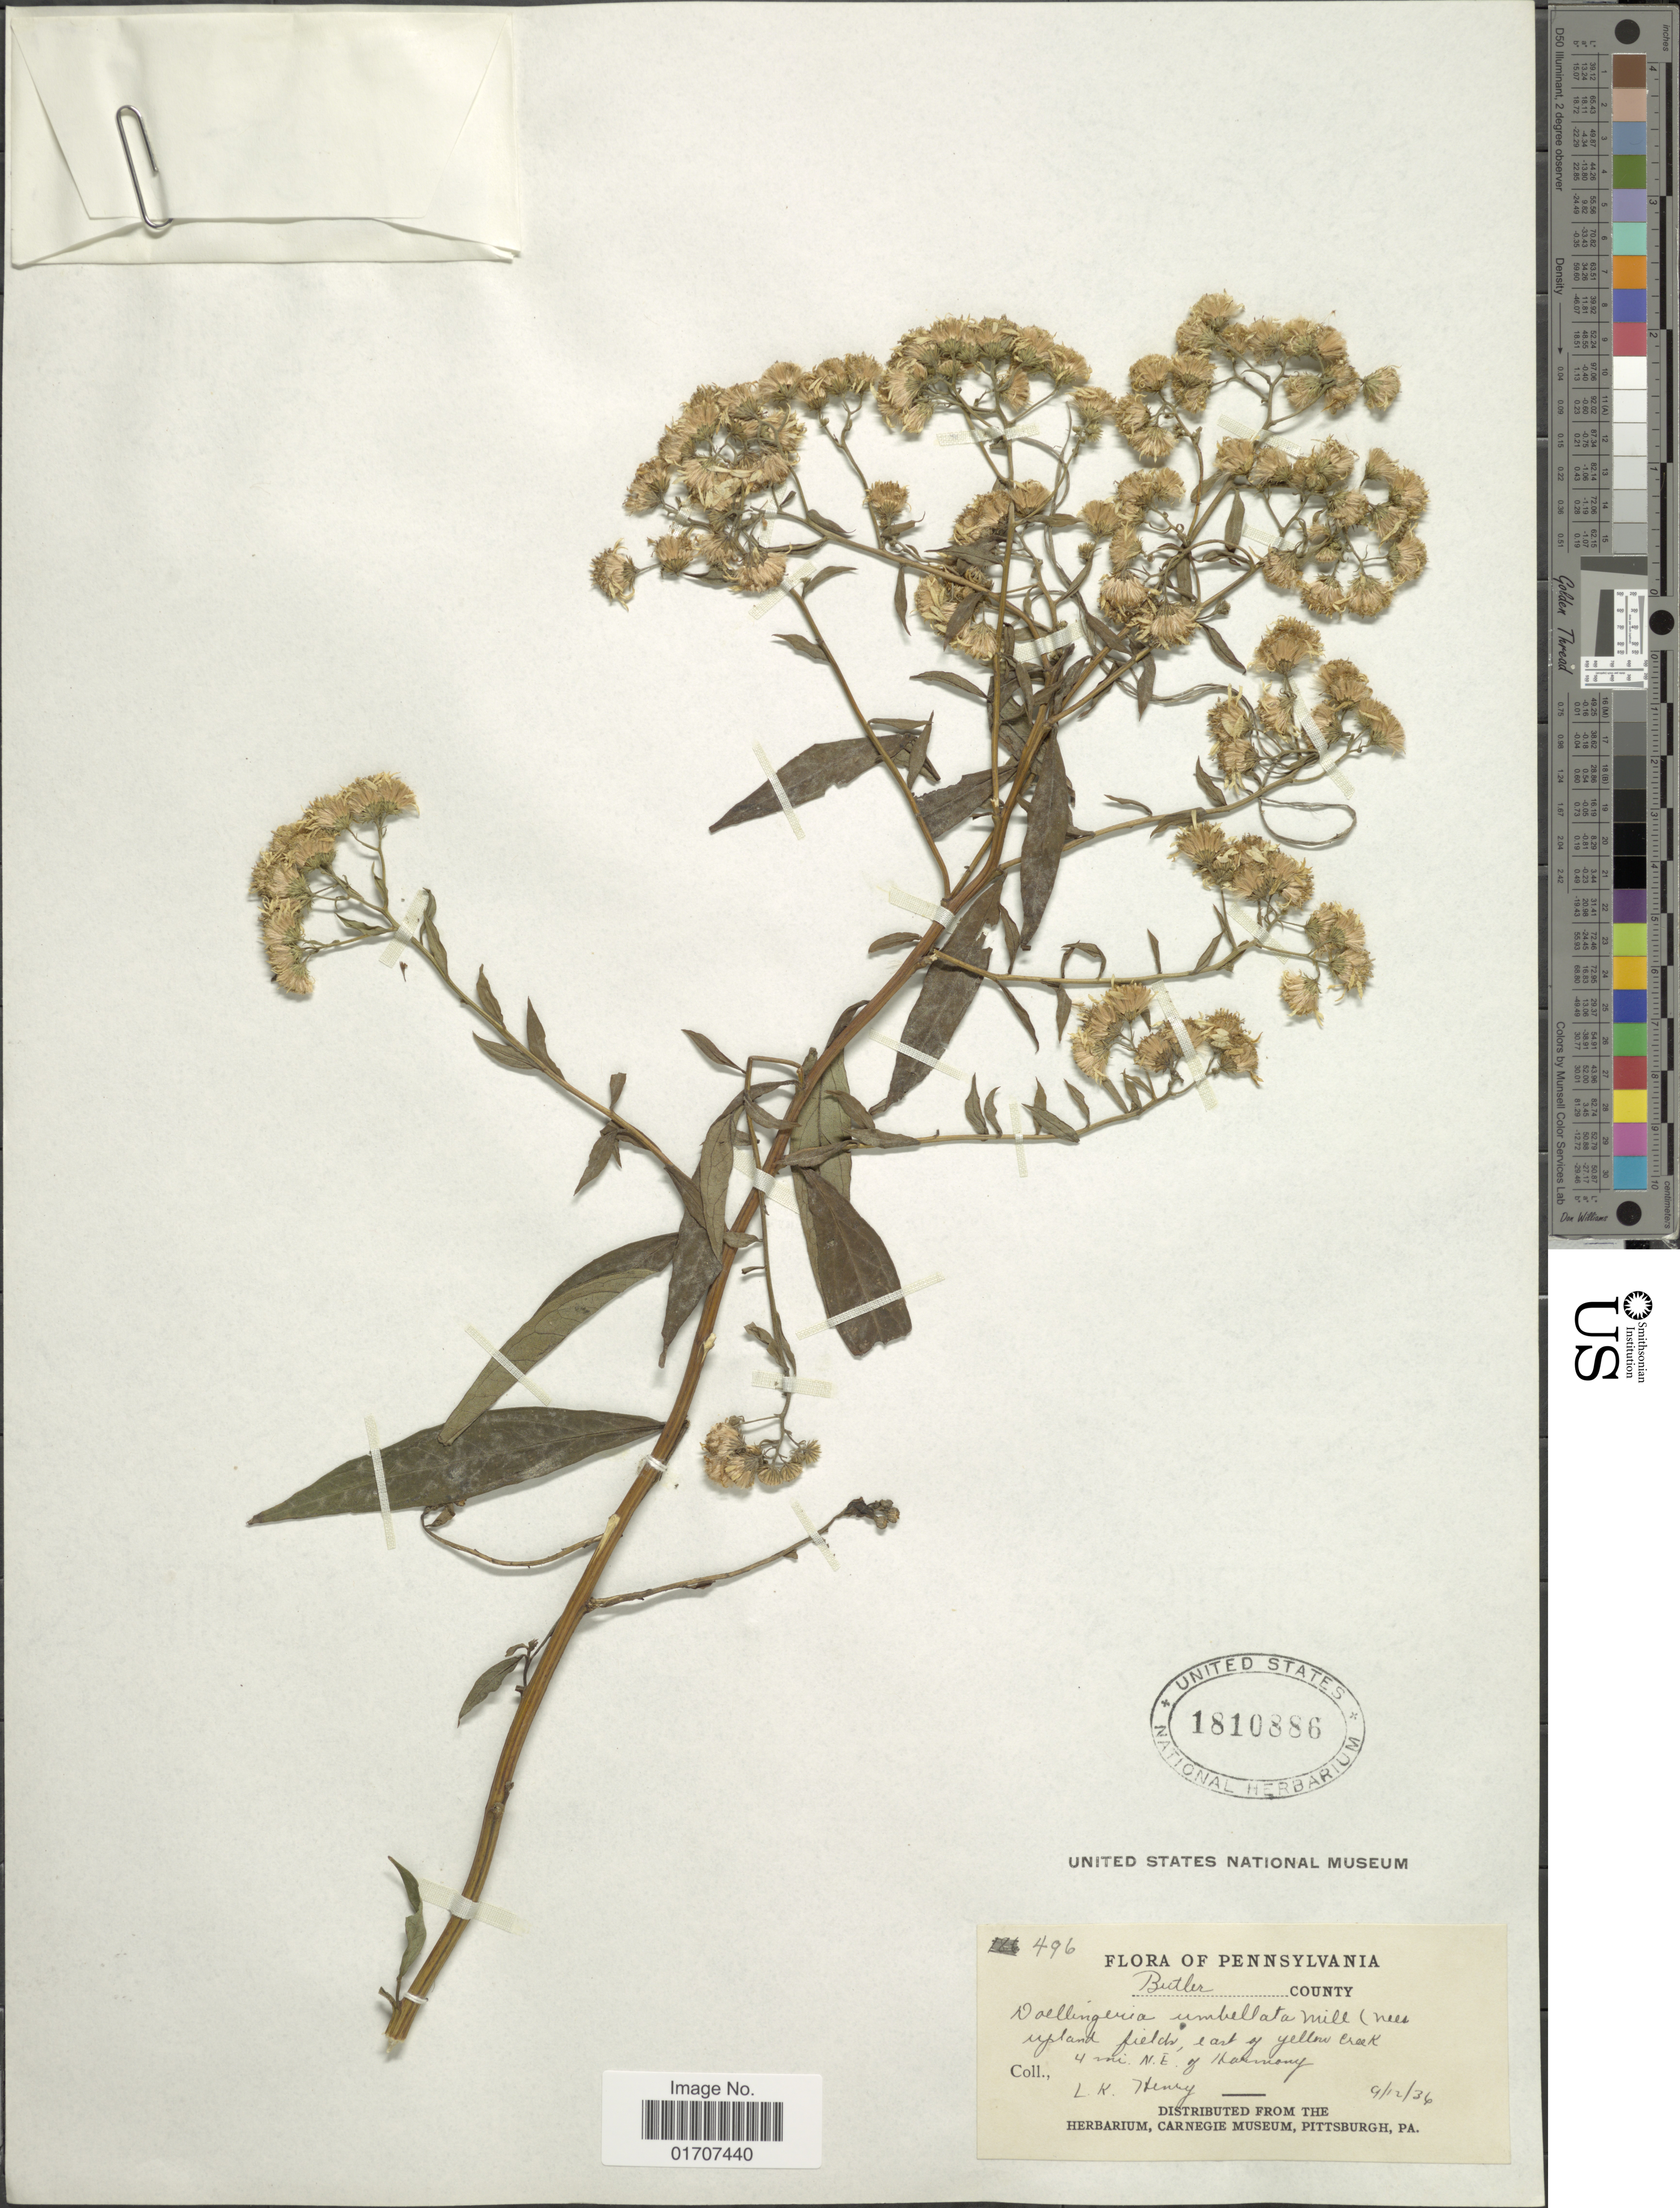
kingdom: Plantae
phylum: Tracheophyta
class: Magnoliopsida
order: Asterales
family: Asteraceae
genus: Doellingeria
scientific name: Doellingeria umbellata var. umbellata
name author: Nees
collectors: L. K. Henry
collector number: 496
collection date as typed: Transcribed d/m/y: 12/9/36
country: United States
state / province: Pennsylvania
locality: Butler County, near upland fields, east of Yellow Park, 4 mi. N.E. of Harmony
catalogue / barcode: US 1810886